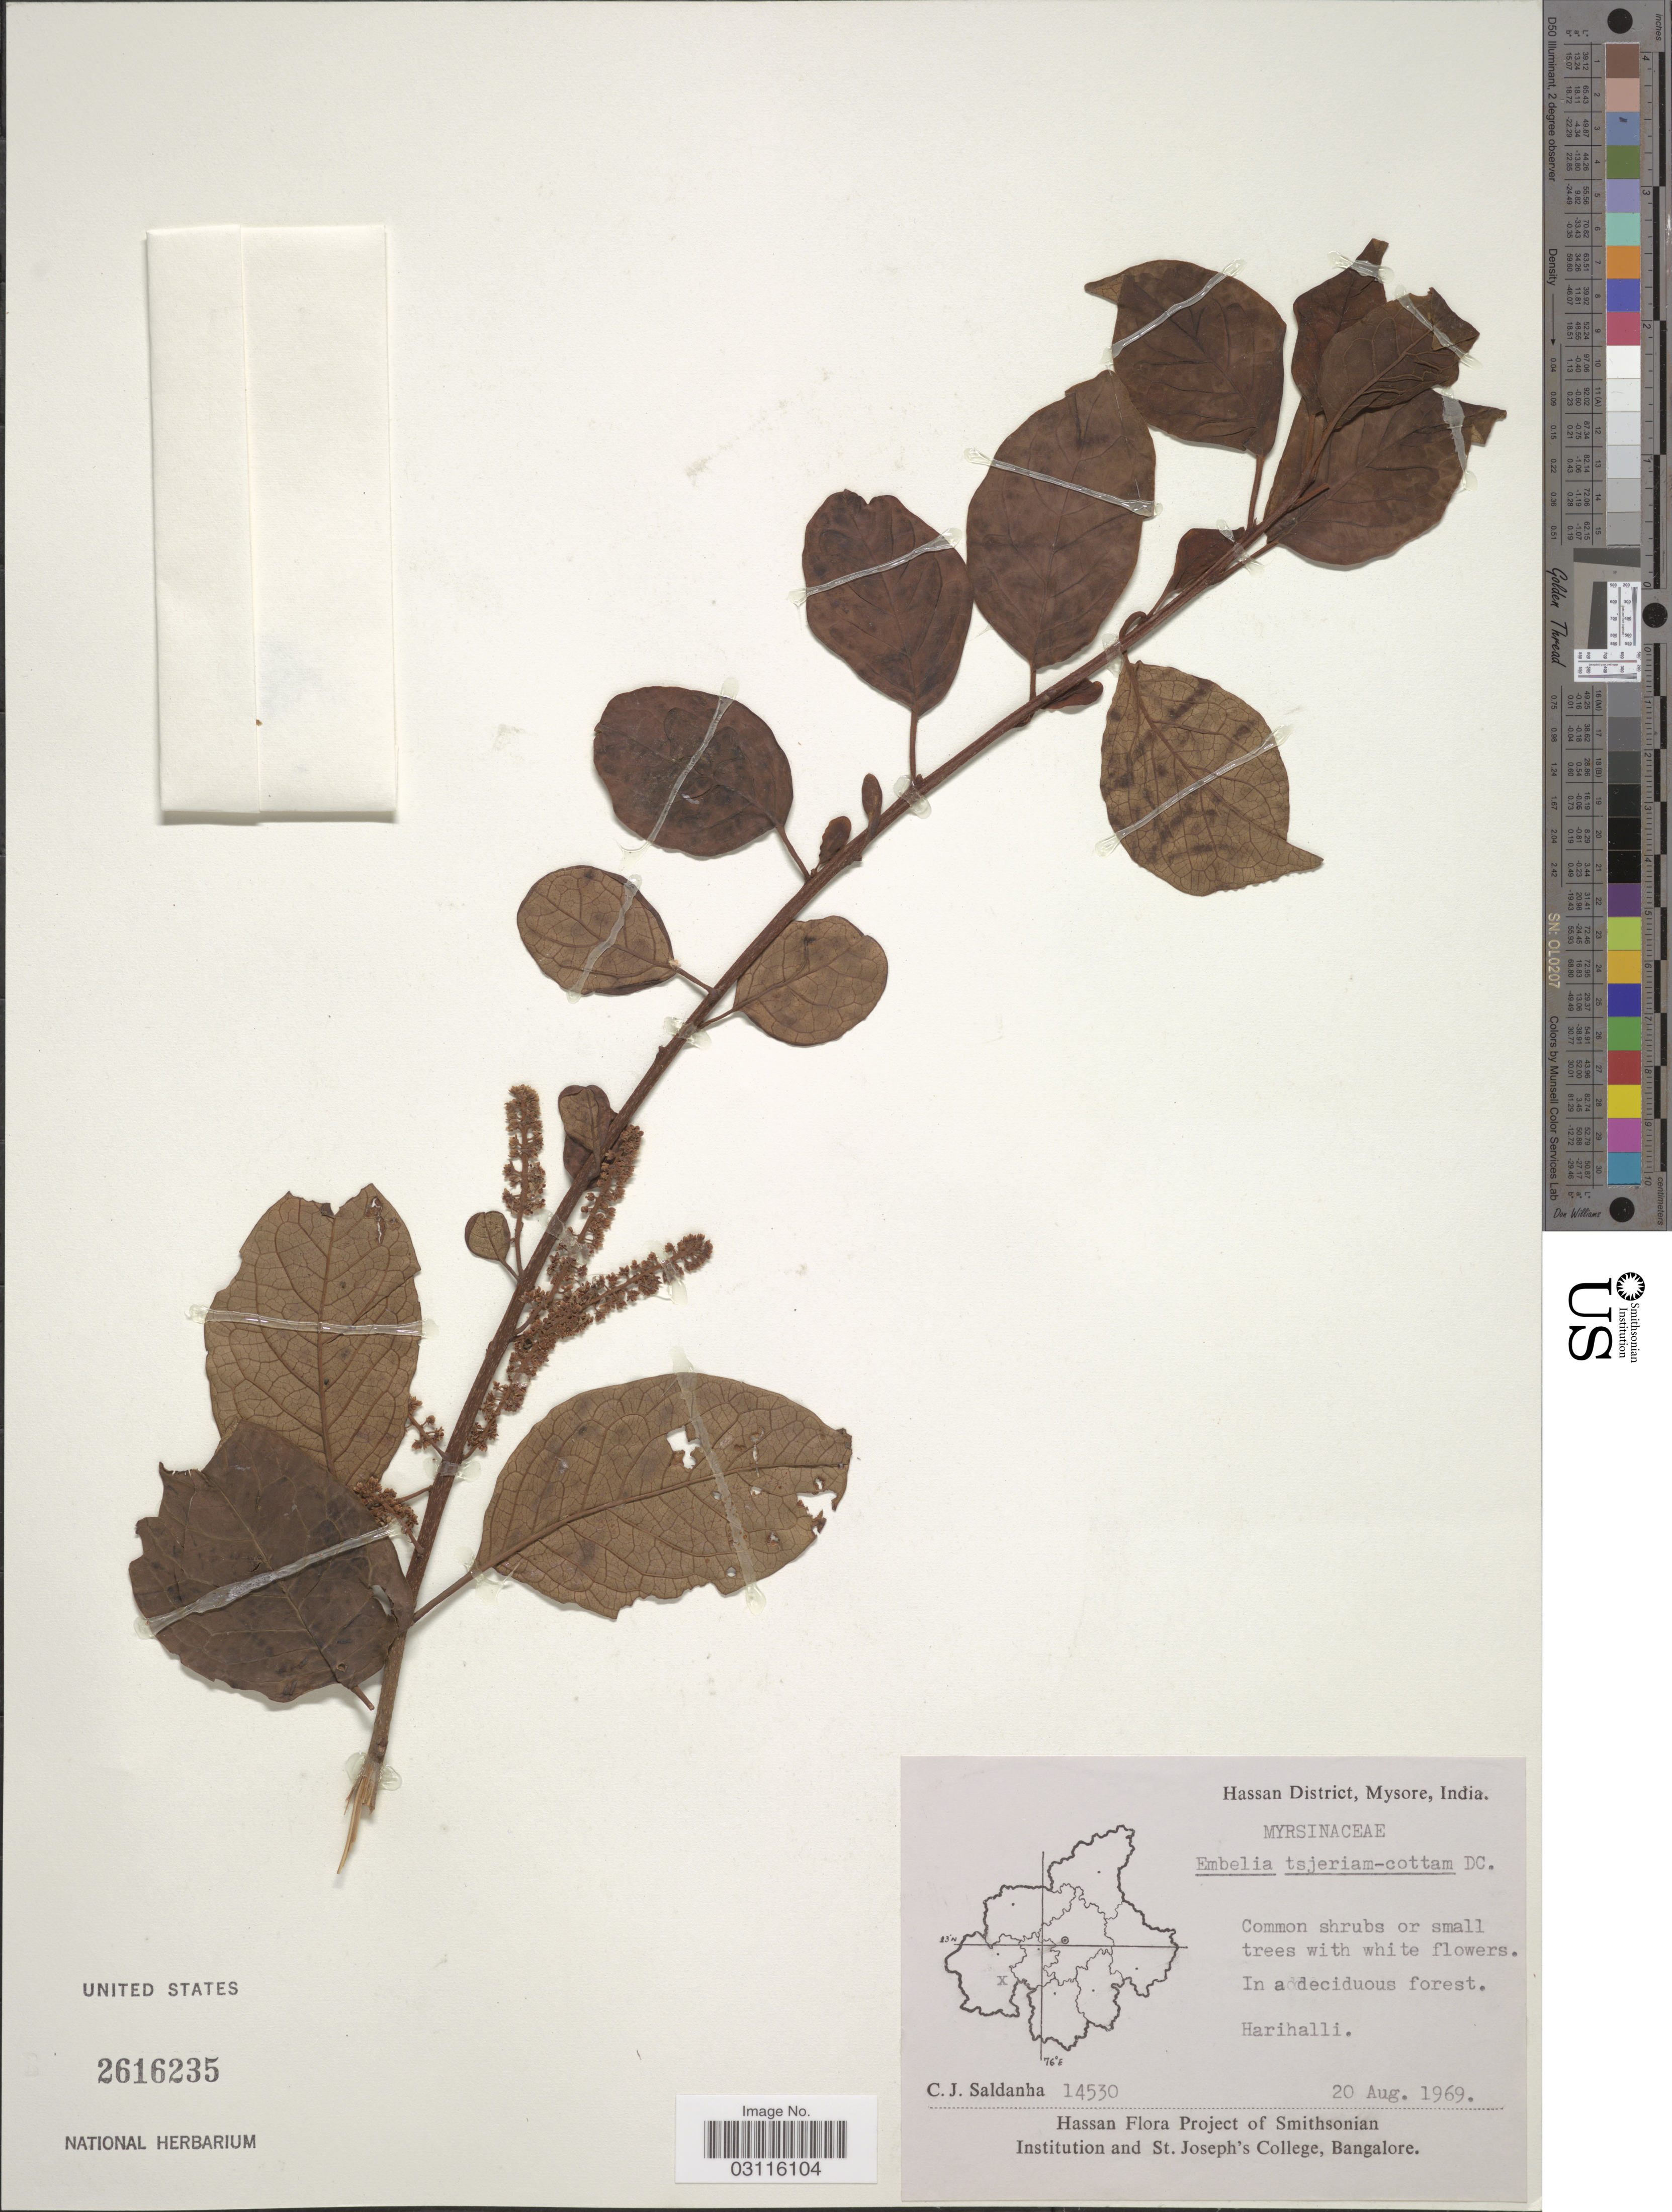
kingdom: Plantae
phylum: Tracheophyta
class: Magnoliopsida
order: Ericales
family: Primulaceae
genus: Embelia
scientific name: Embelia tsjeriam-cottam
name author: (Roem. & Schult.) A. DC.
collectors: C. J. Saldanha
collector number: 14530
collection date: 1969-08-20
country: India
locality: Hassan District, Mysore, Harihalli.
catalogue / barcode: US 2616235